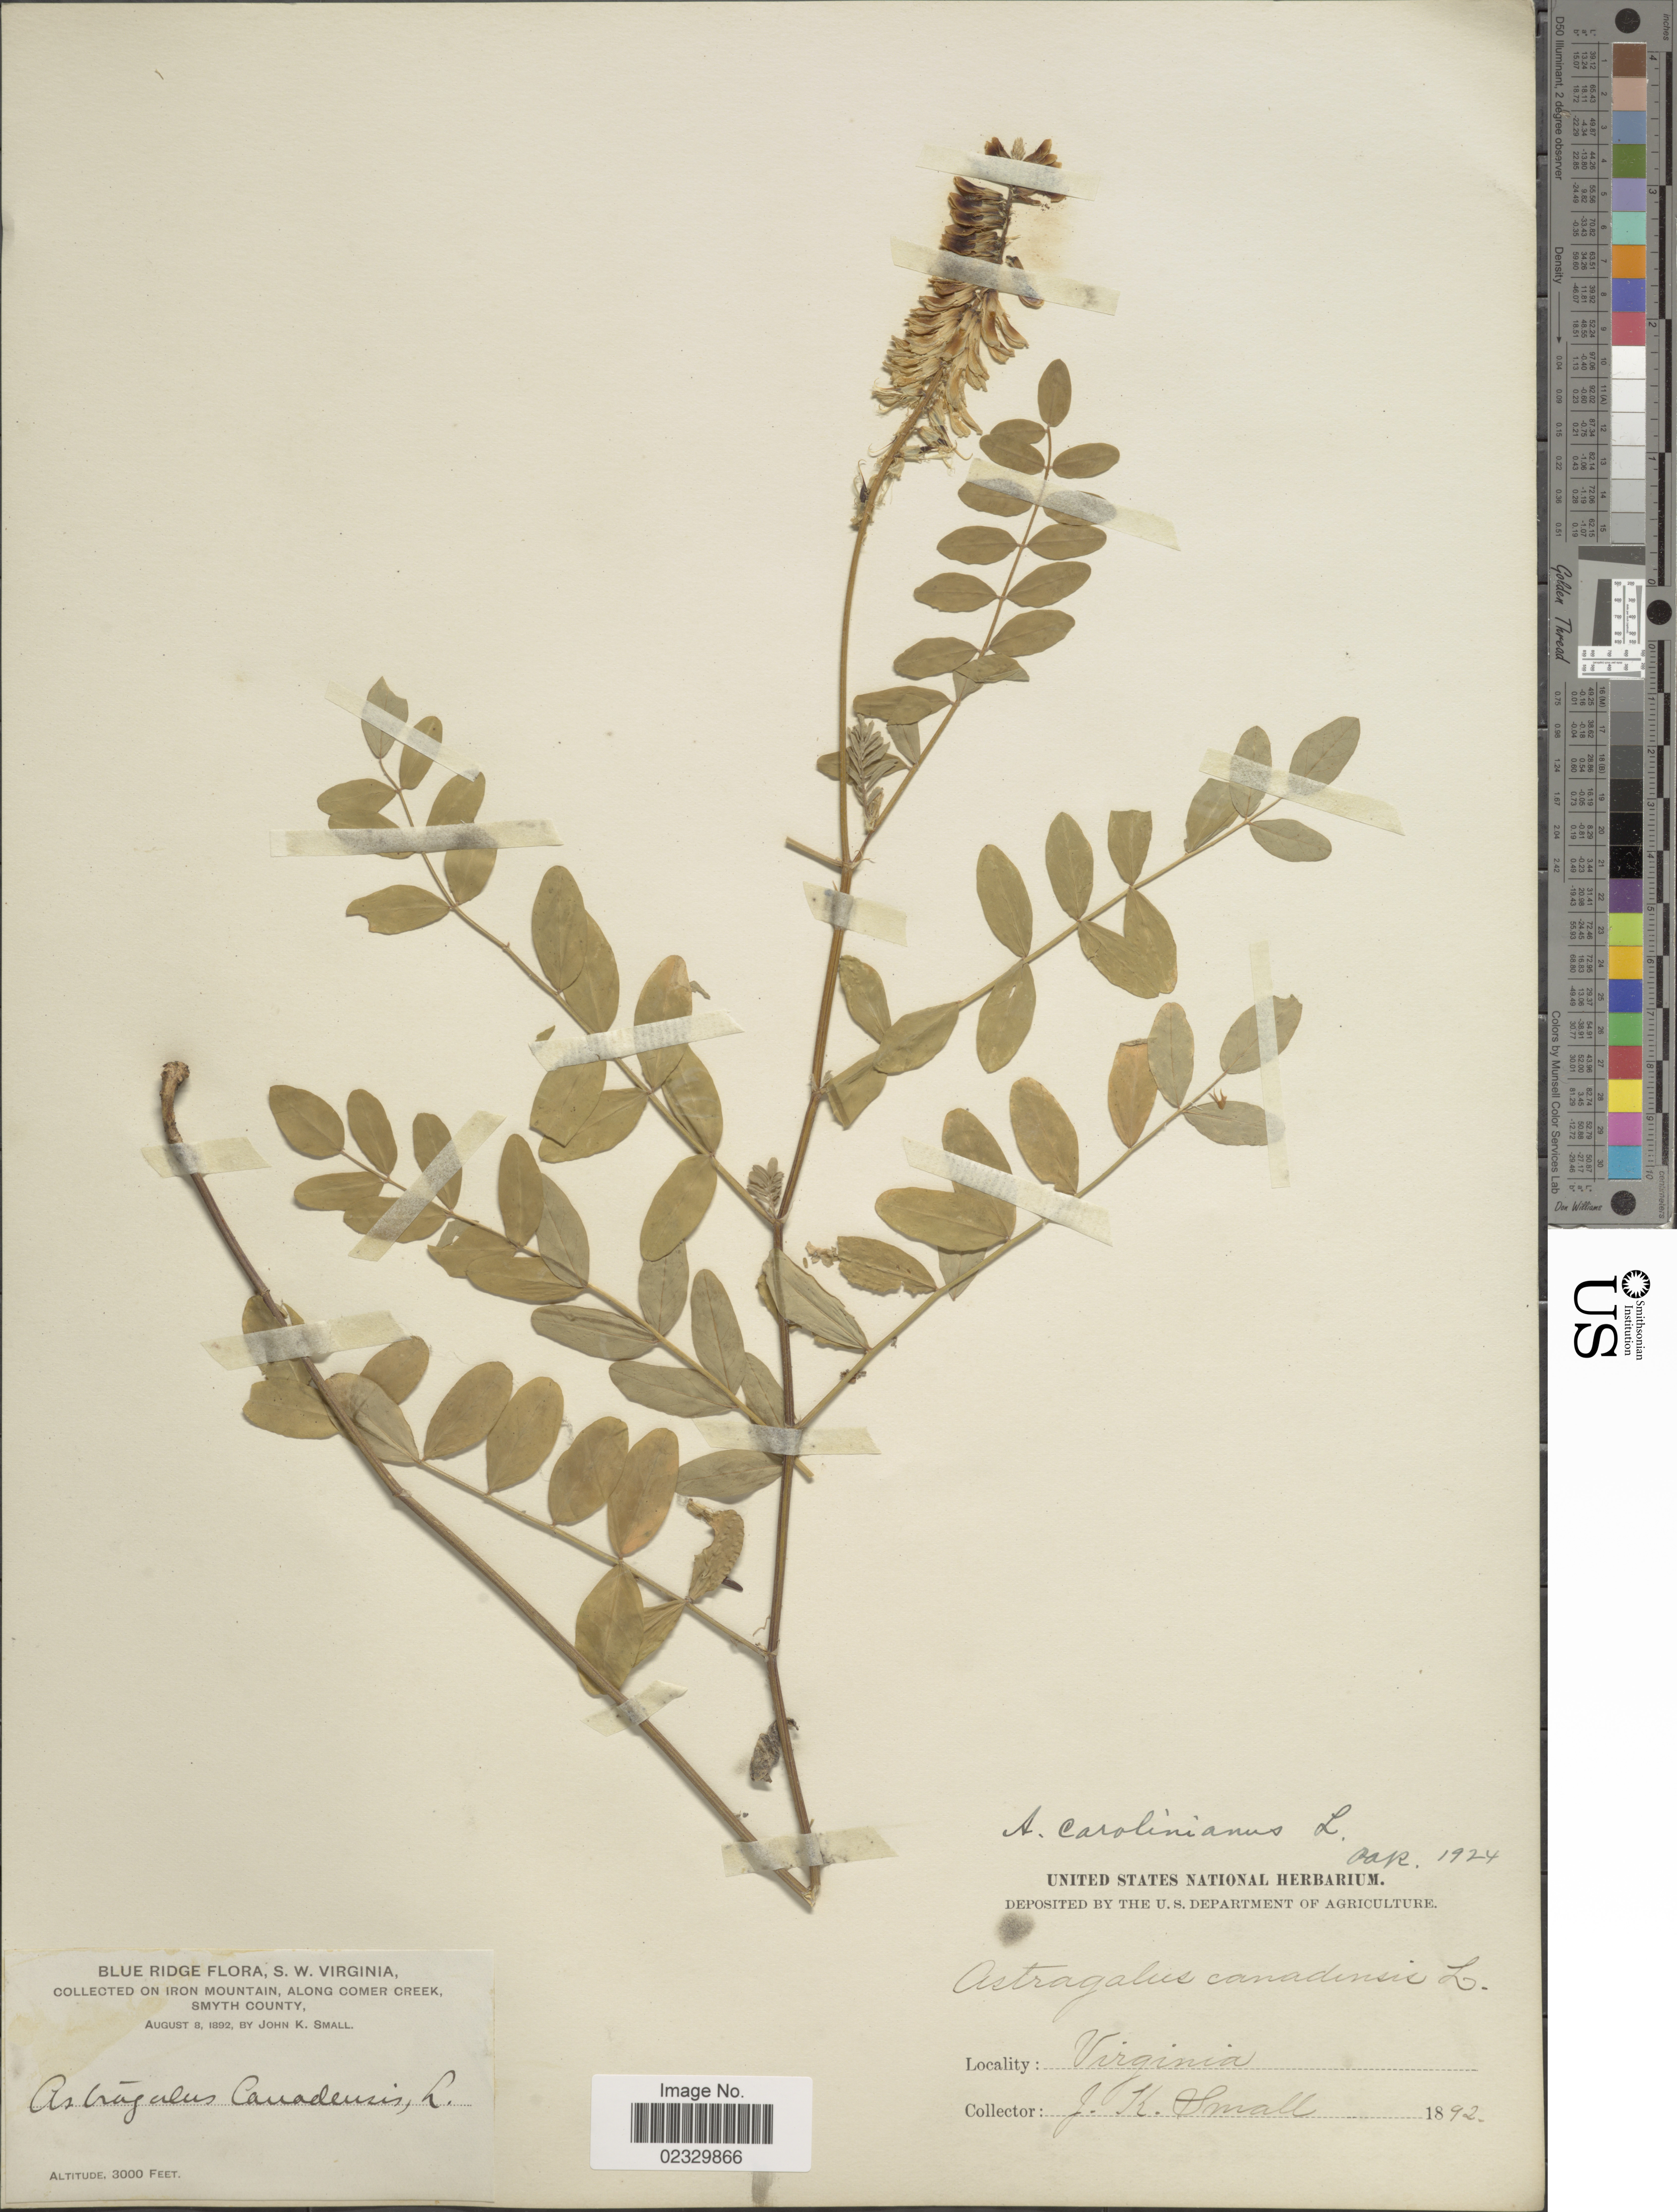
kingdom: Plantae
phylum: Tracheophyta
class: Magnoliopsida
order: Fabales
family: Fabaceae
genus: Astragalus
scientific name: Astragalus canadensis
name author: L.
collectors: J. K. Small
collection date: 1892-08-08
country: United States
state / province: Virginia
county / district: Smyth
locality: Iron Mountain, along Comer Creek.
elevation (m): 914